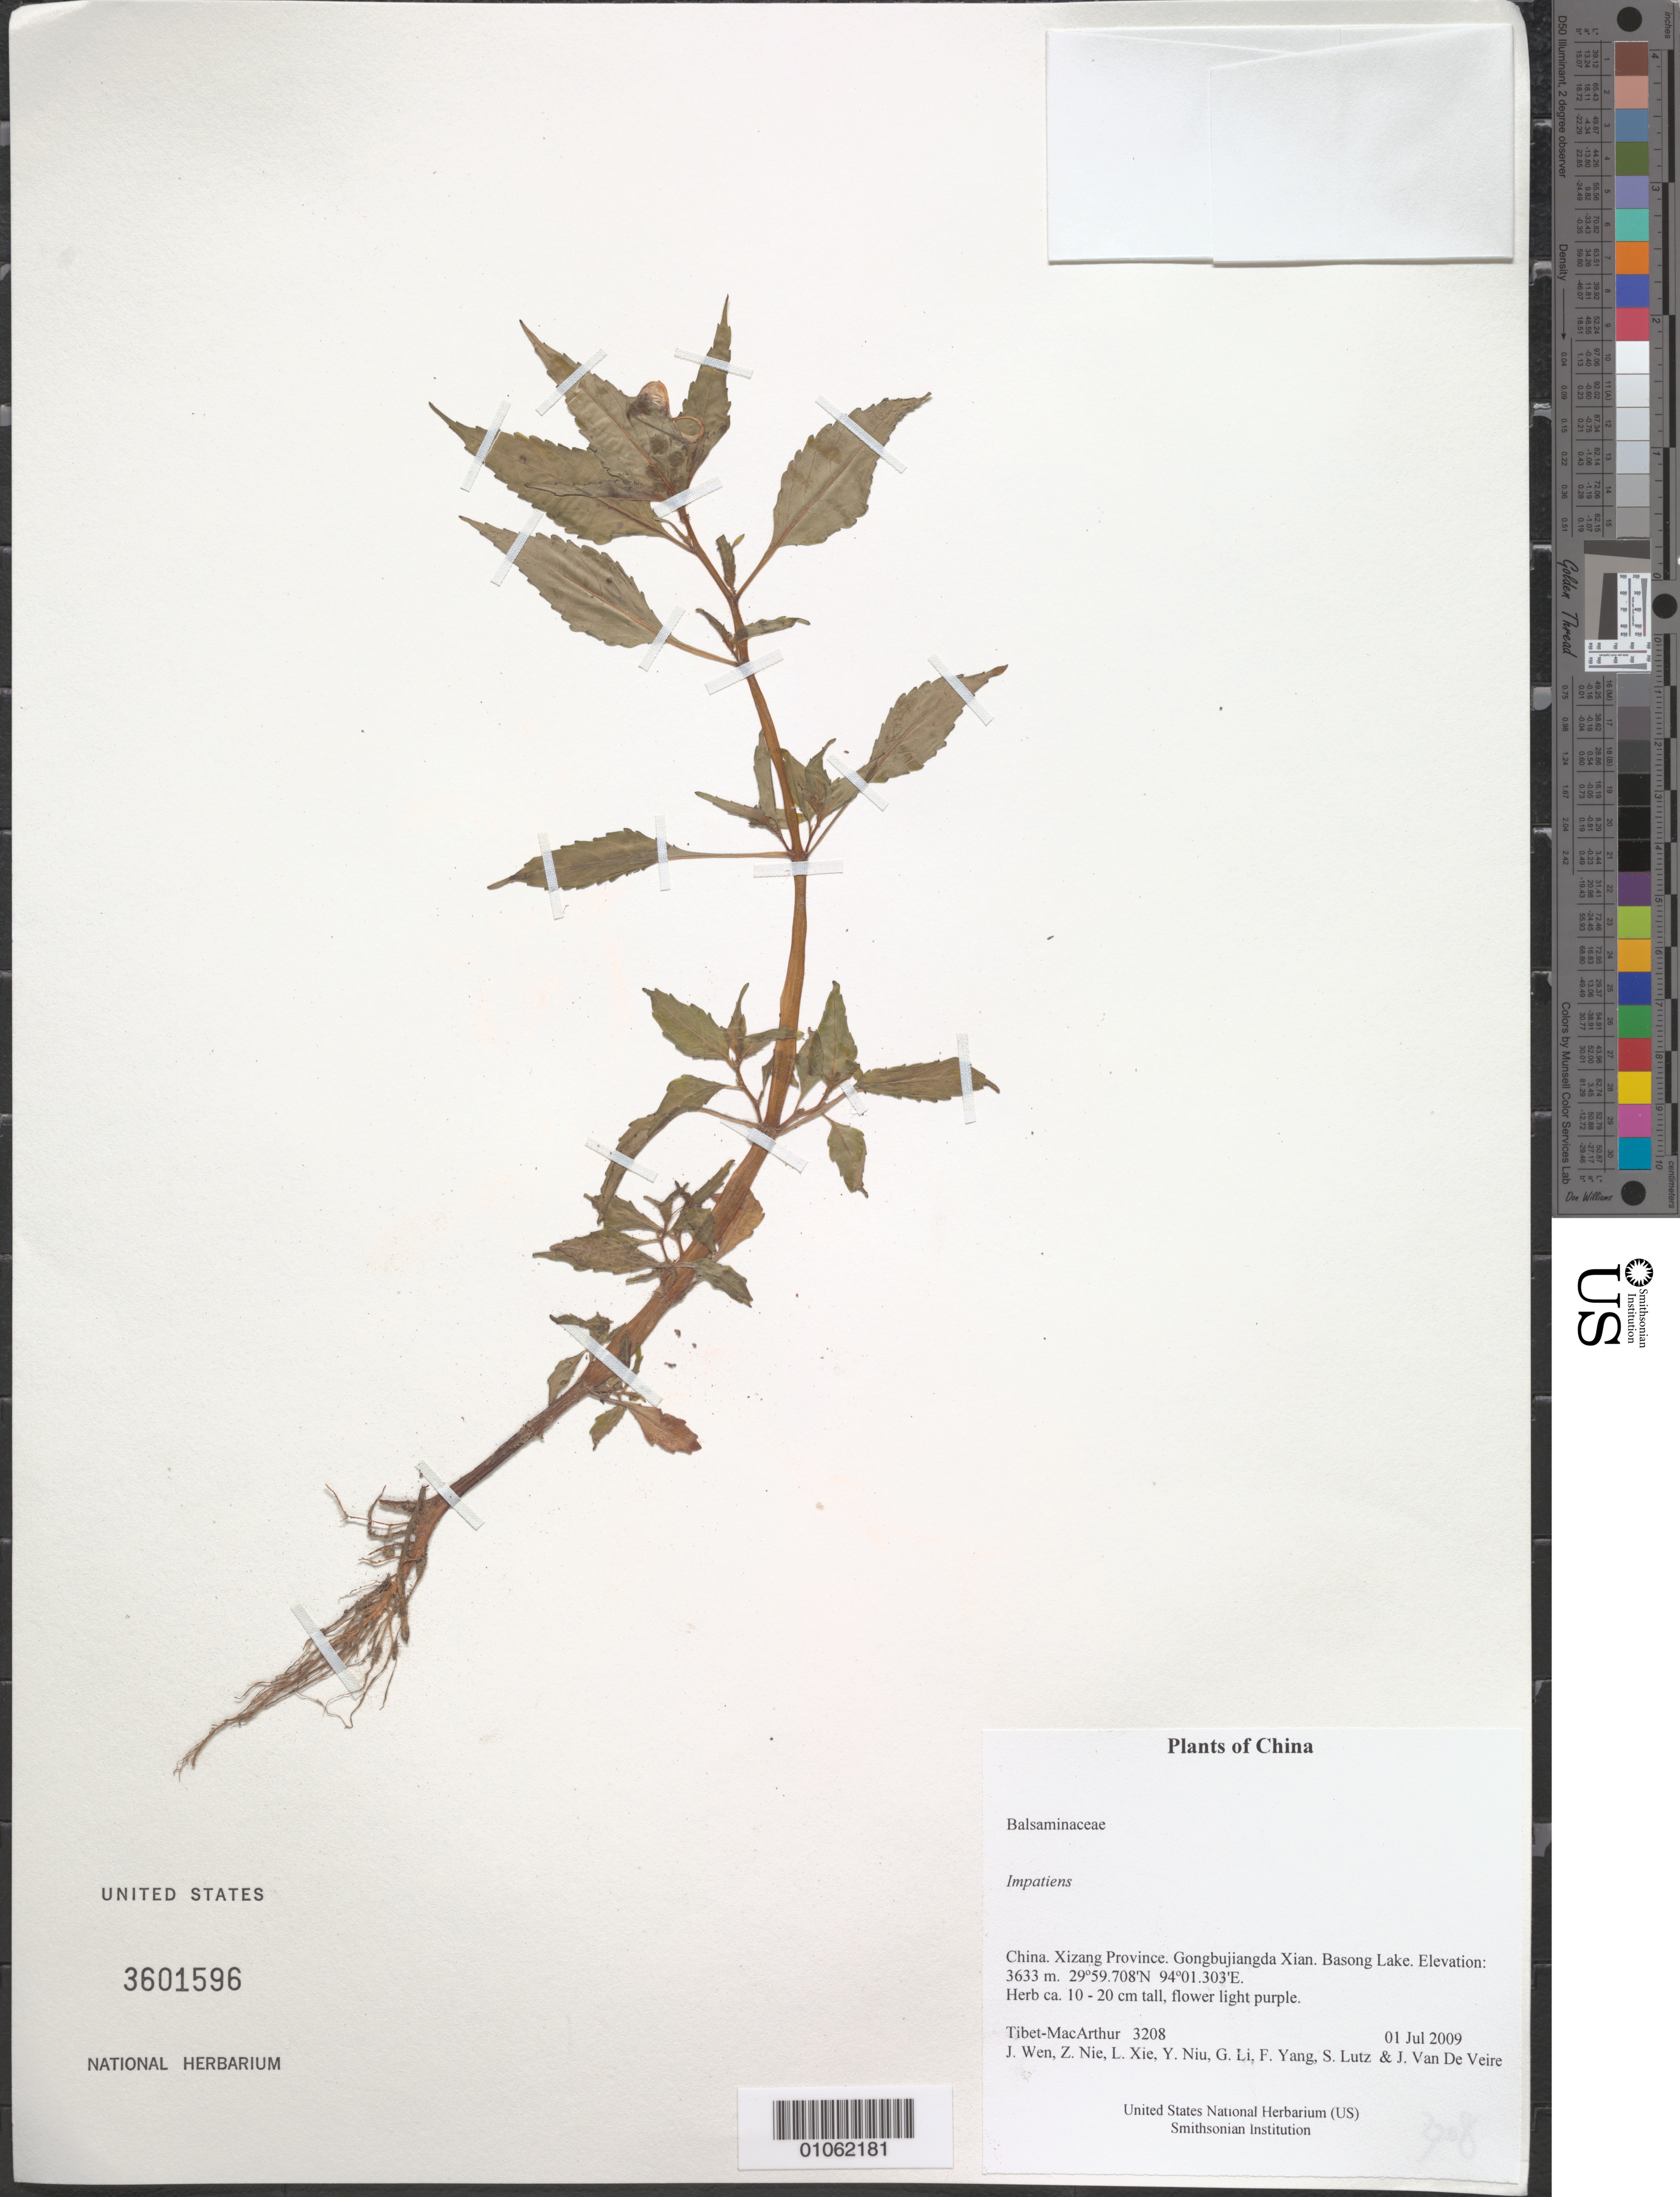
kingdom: Plantae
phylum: Tracheophyta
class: Magnoliopsida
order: Ericales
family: Balsaminaceae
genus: Impatiens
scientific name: Impatiens sp.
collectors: Tibet-MacArthur, J. Wen, Z. Nie, L. Xie, Y. Niu, G. Li, F. Yang, S. Lutz & J. Van De Veire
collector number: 3208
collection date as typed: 01 Jul 2009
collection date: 2009-07-01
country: China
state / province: Xizang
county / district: Gongbujiangda Xian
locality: Basong Lake.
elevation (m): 3633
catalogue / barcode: US 3601596